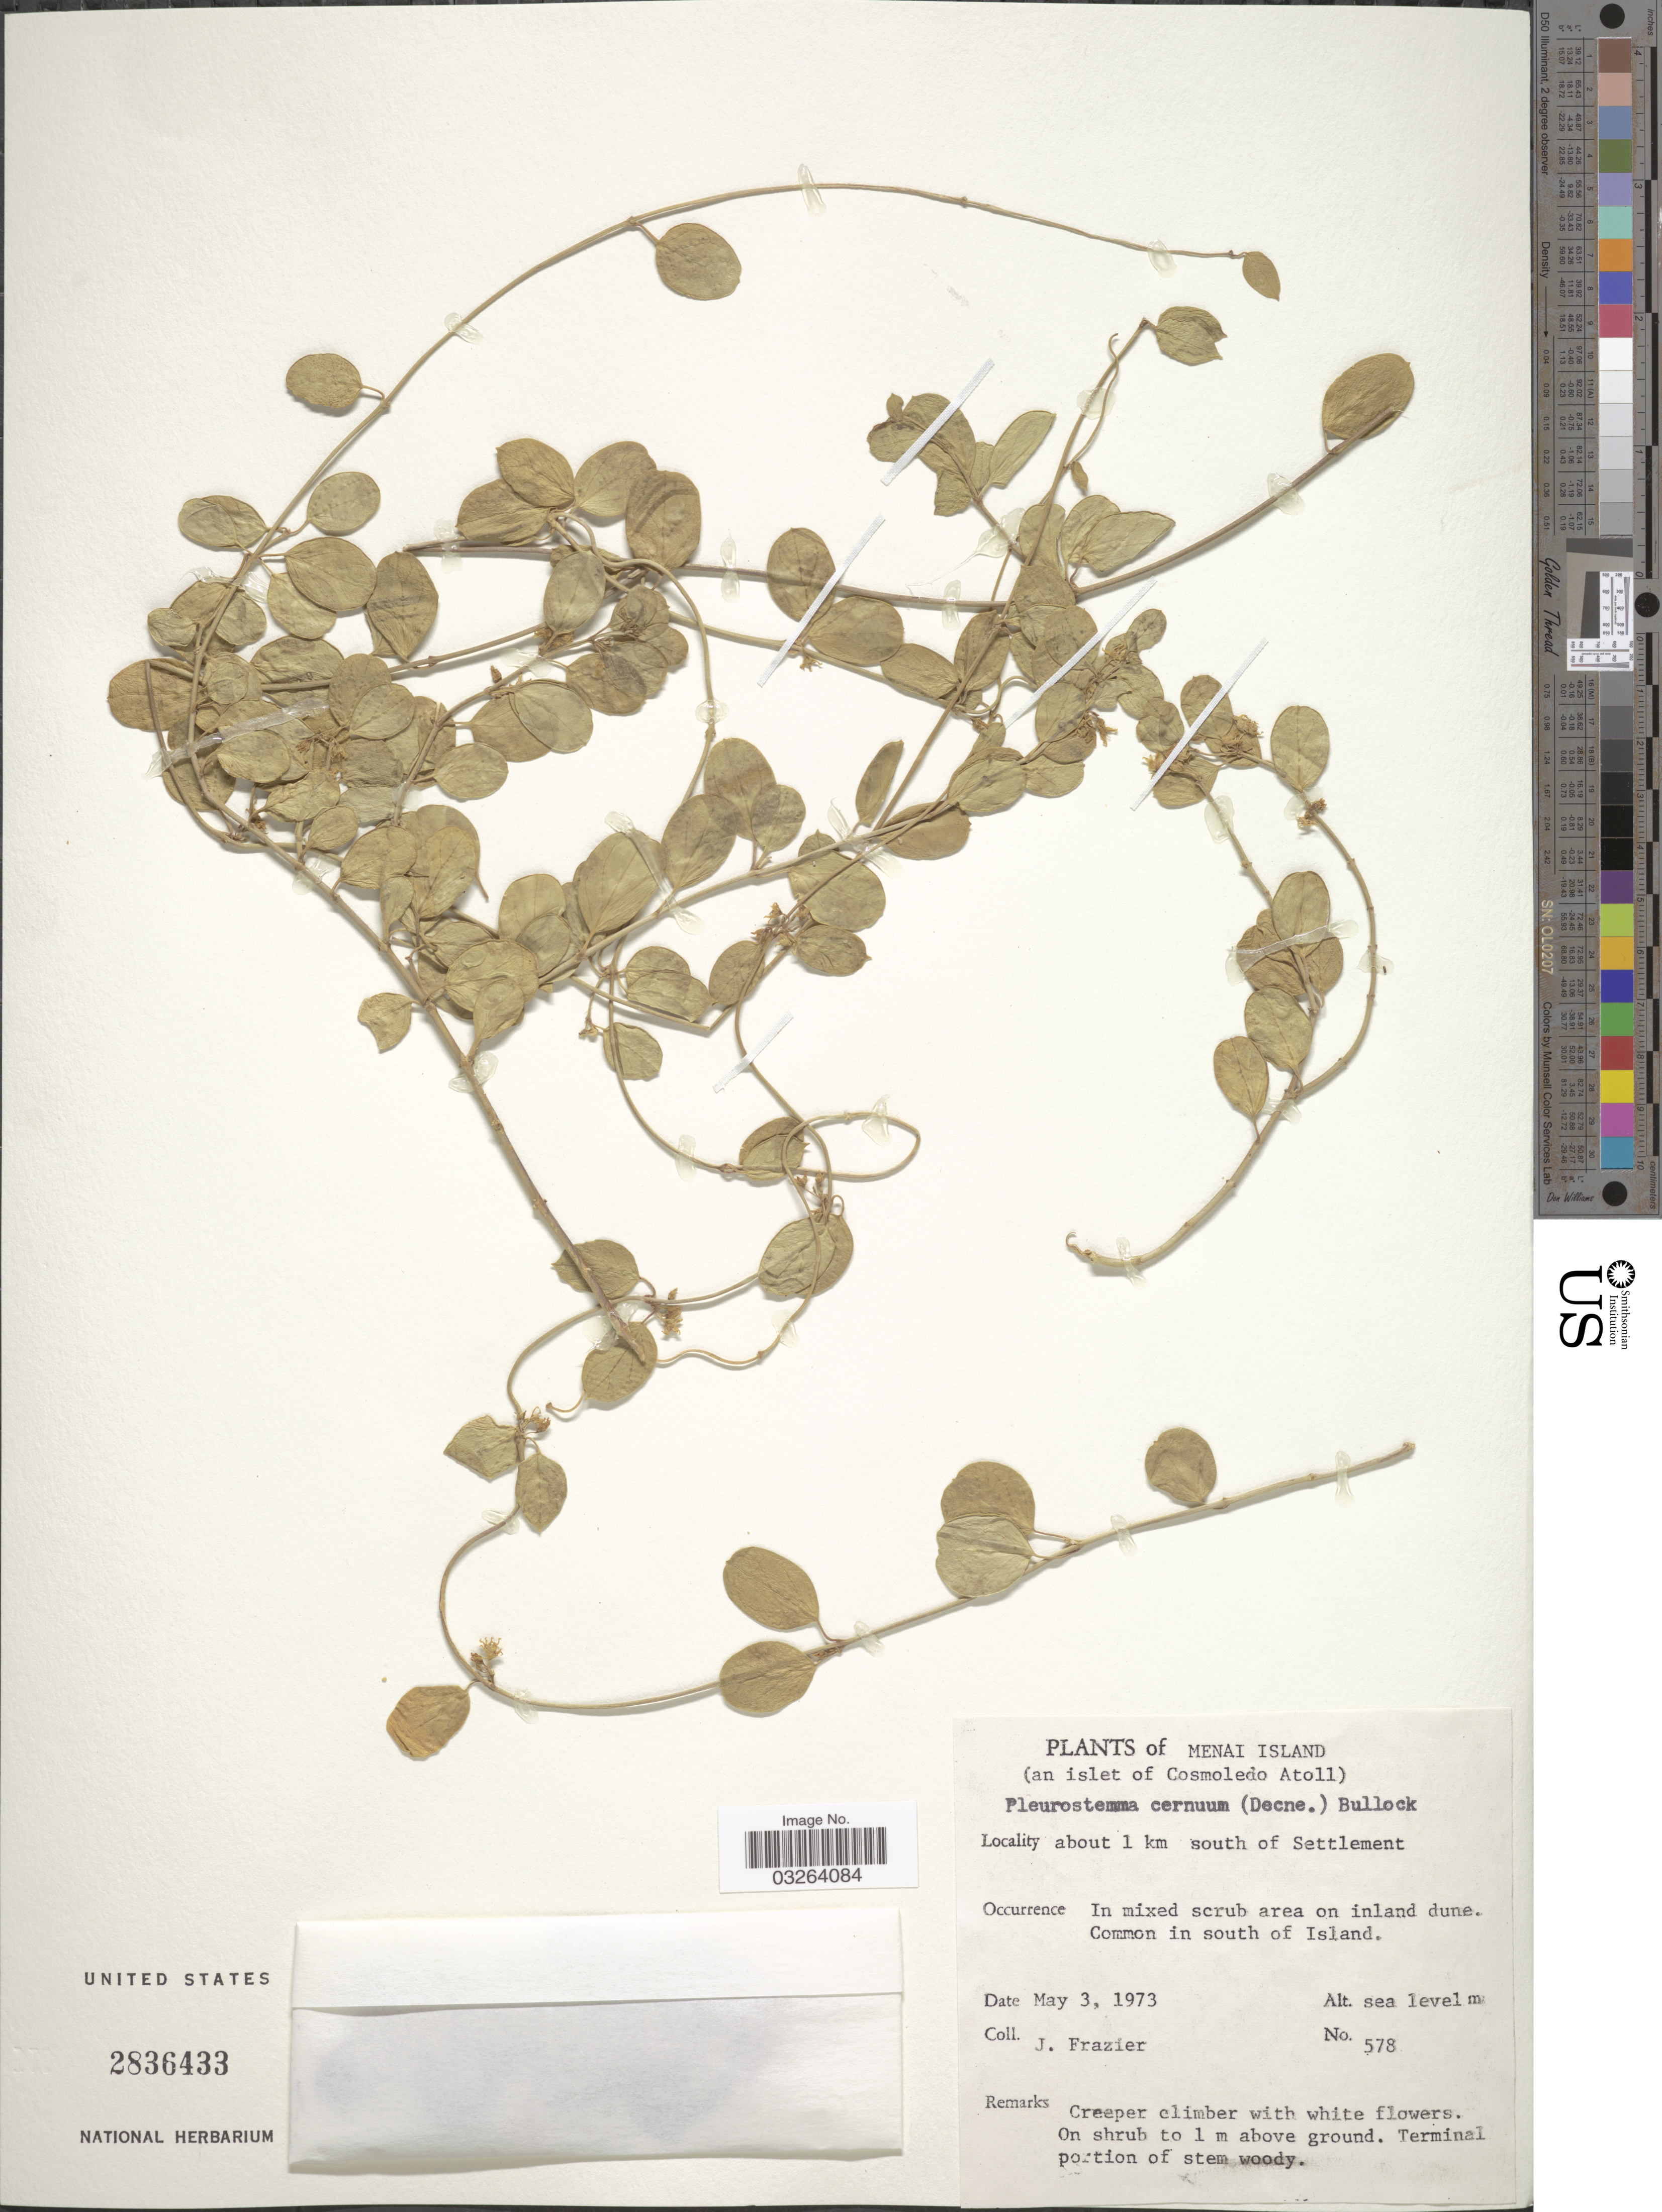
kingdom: Plantae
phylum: Tracheophyta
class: Magnoliopsida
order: Gentianales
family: Apocynaceae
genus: Pleurostelma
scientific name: Pleurostelma cernuum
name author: (Decne.) Bullock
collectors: J. Frazier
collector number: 578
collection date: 1973-05-03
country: Seychelles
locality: Menai Island (an islet of Cosmoledo Atoll). About 1 km south of Settlement. Common in south of Island.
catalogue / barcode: US 2836433